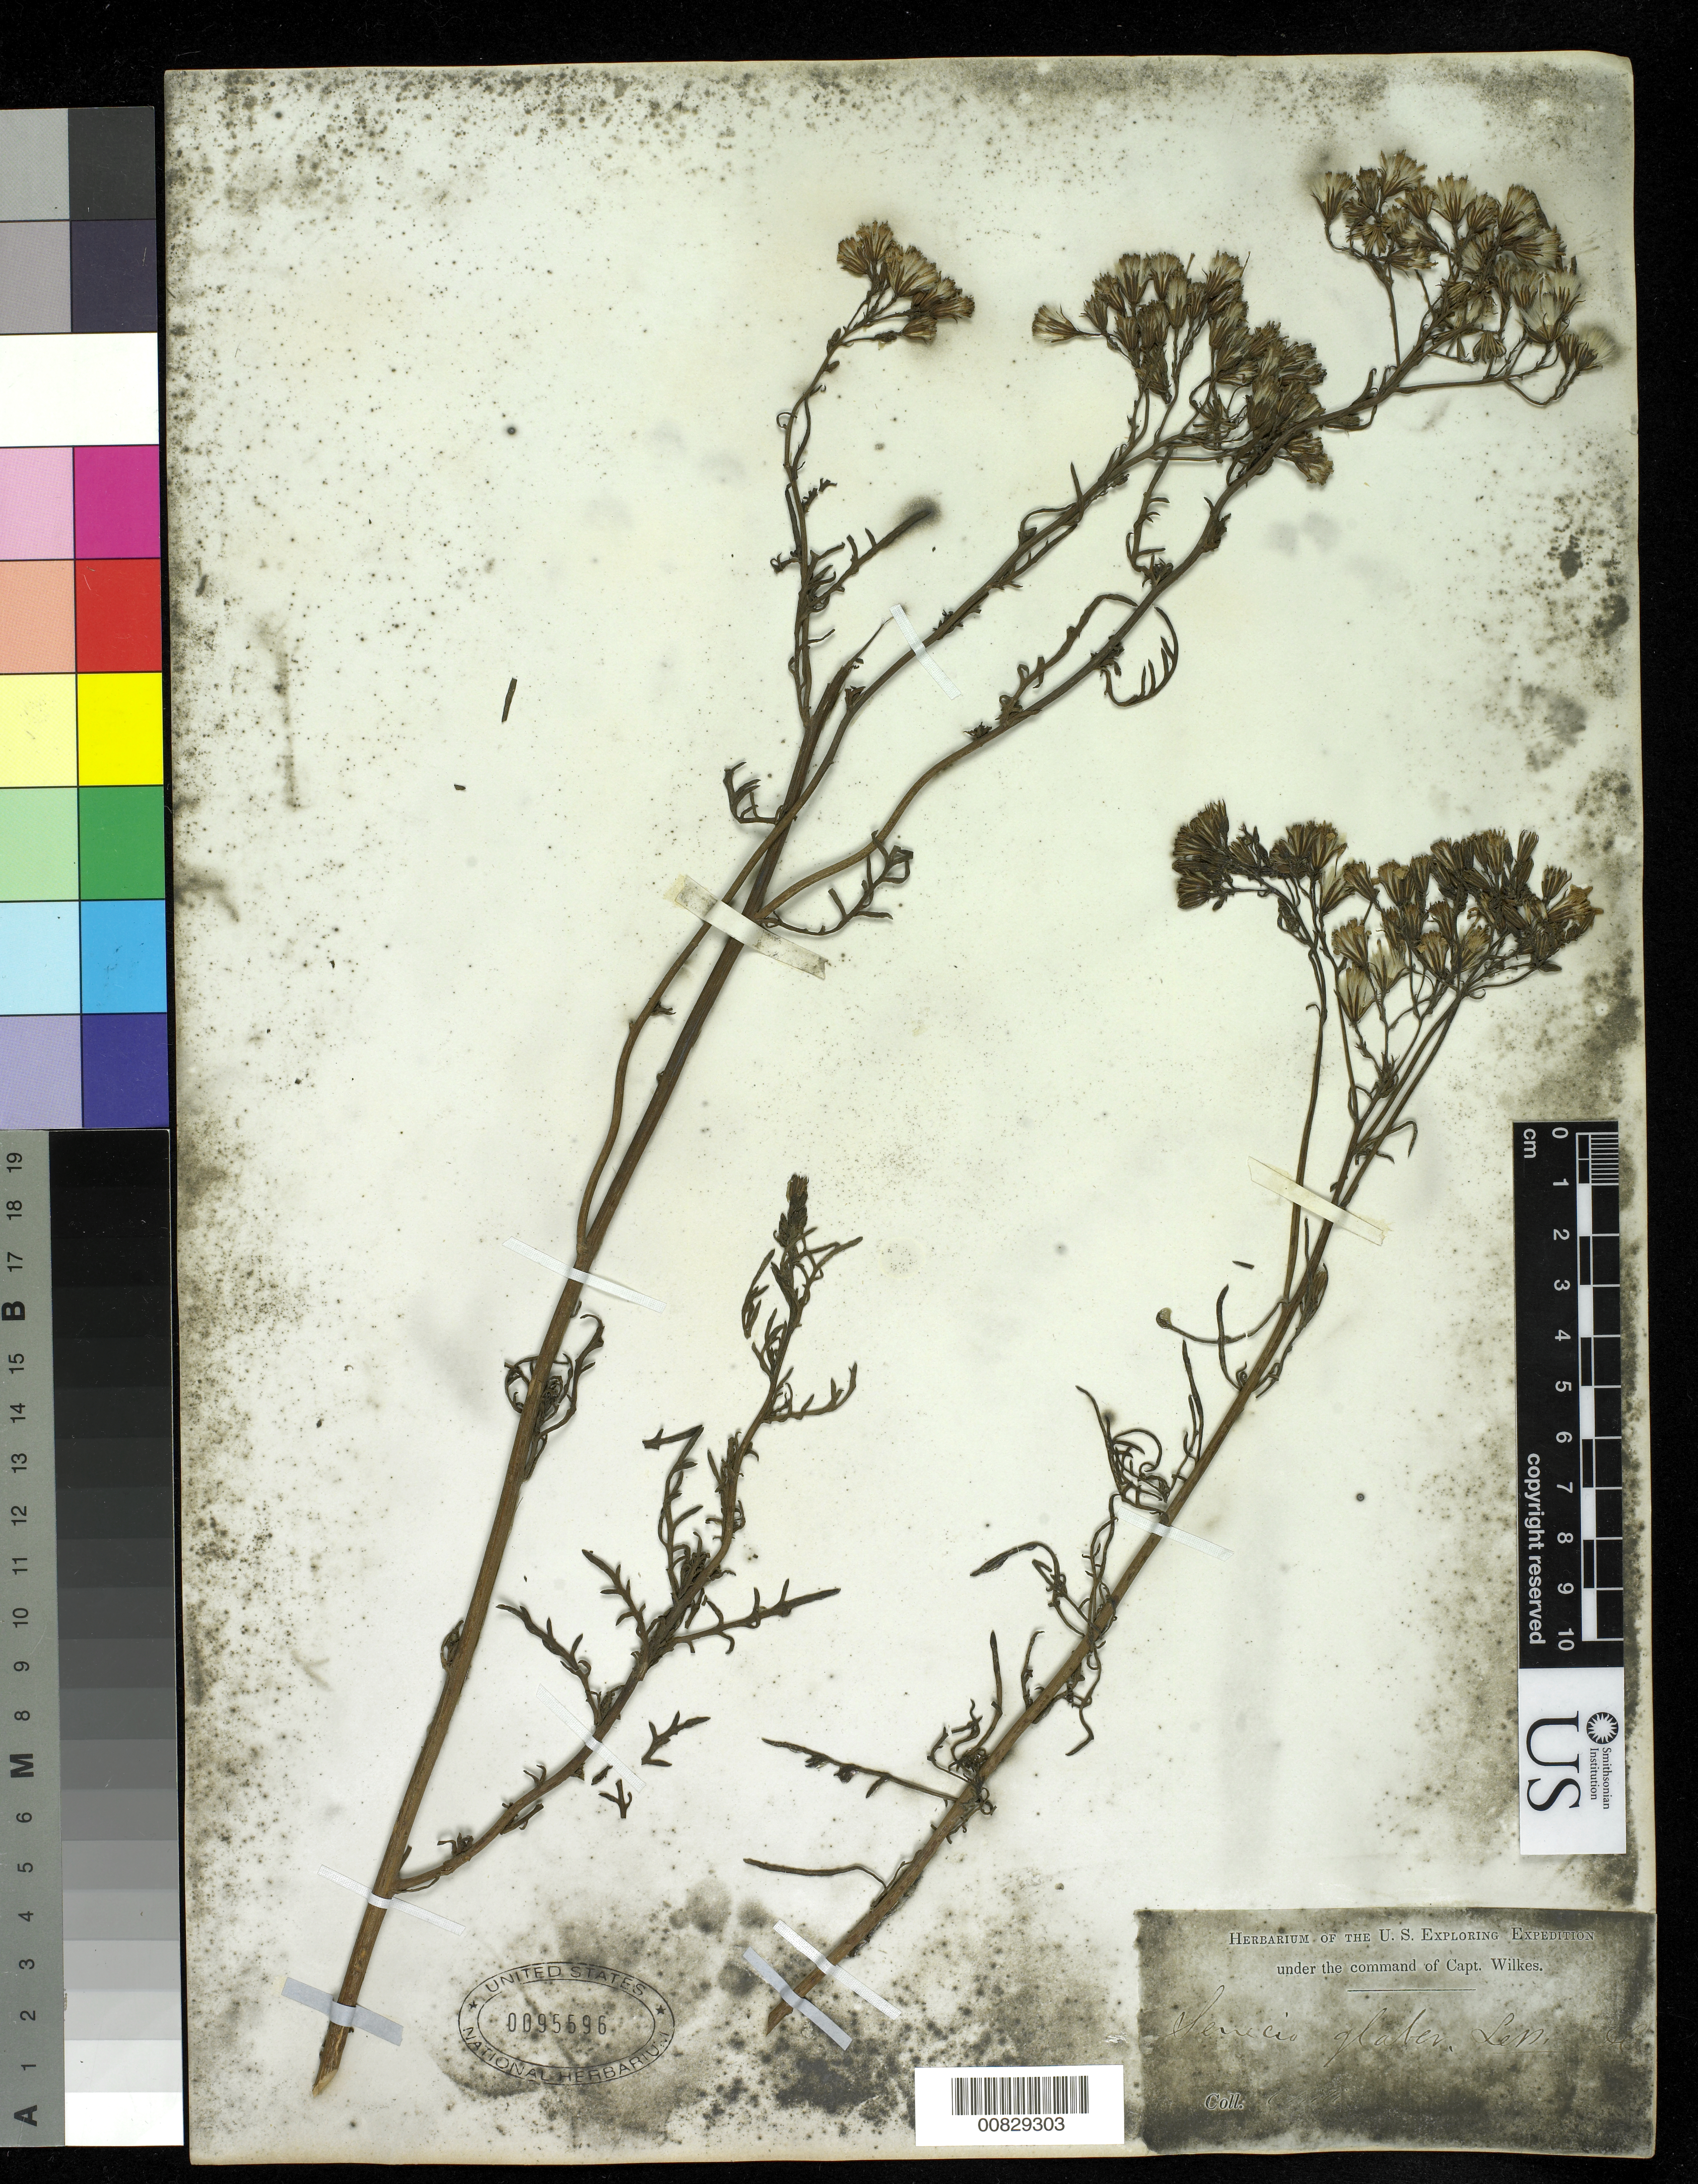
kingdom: Plantae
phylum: Tracheophyta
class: Magnoliopsida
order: Asterales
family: Asteraceae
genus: Senecio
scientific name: Senecio glaber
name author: Less.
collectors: Wilkes Explor. Exped.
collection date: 1838/1842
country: Chile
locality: Chili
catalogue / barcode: US 95596